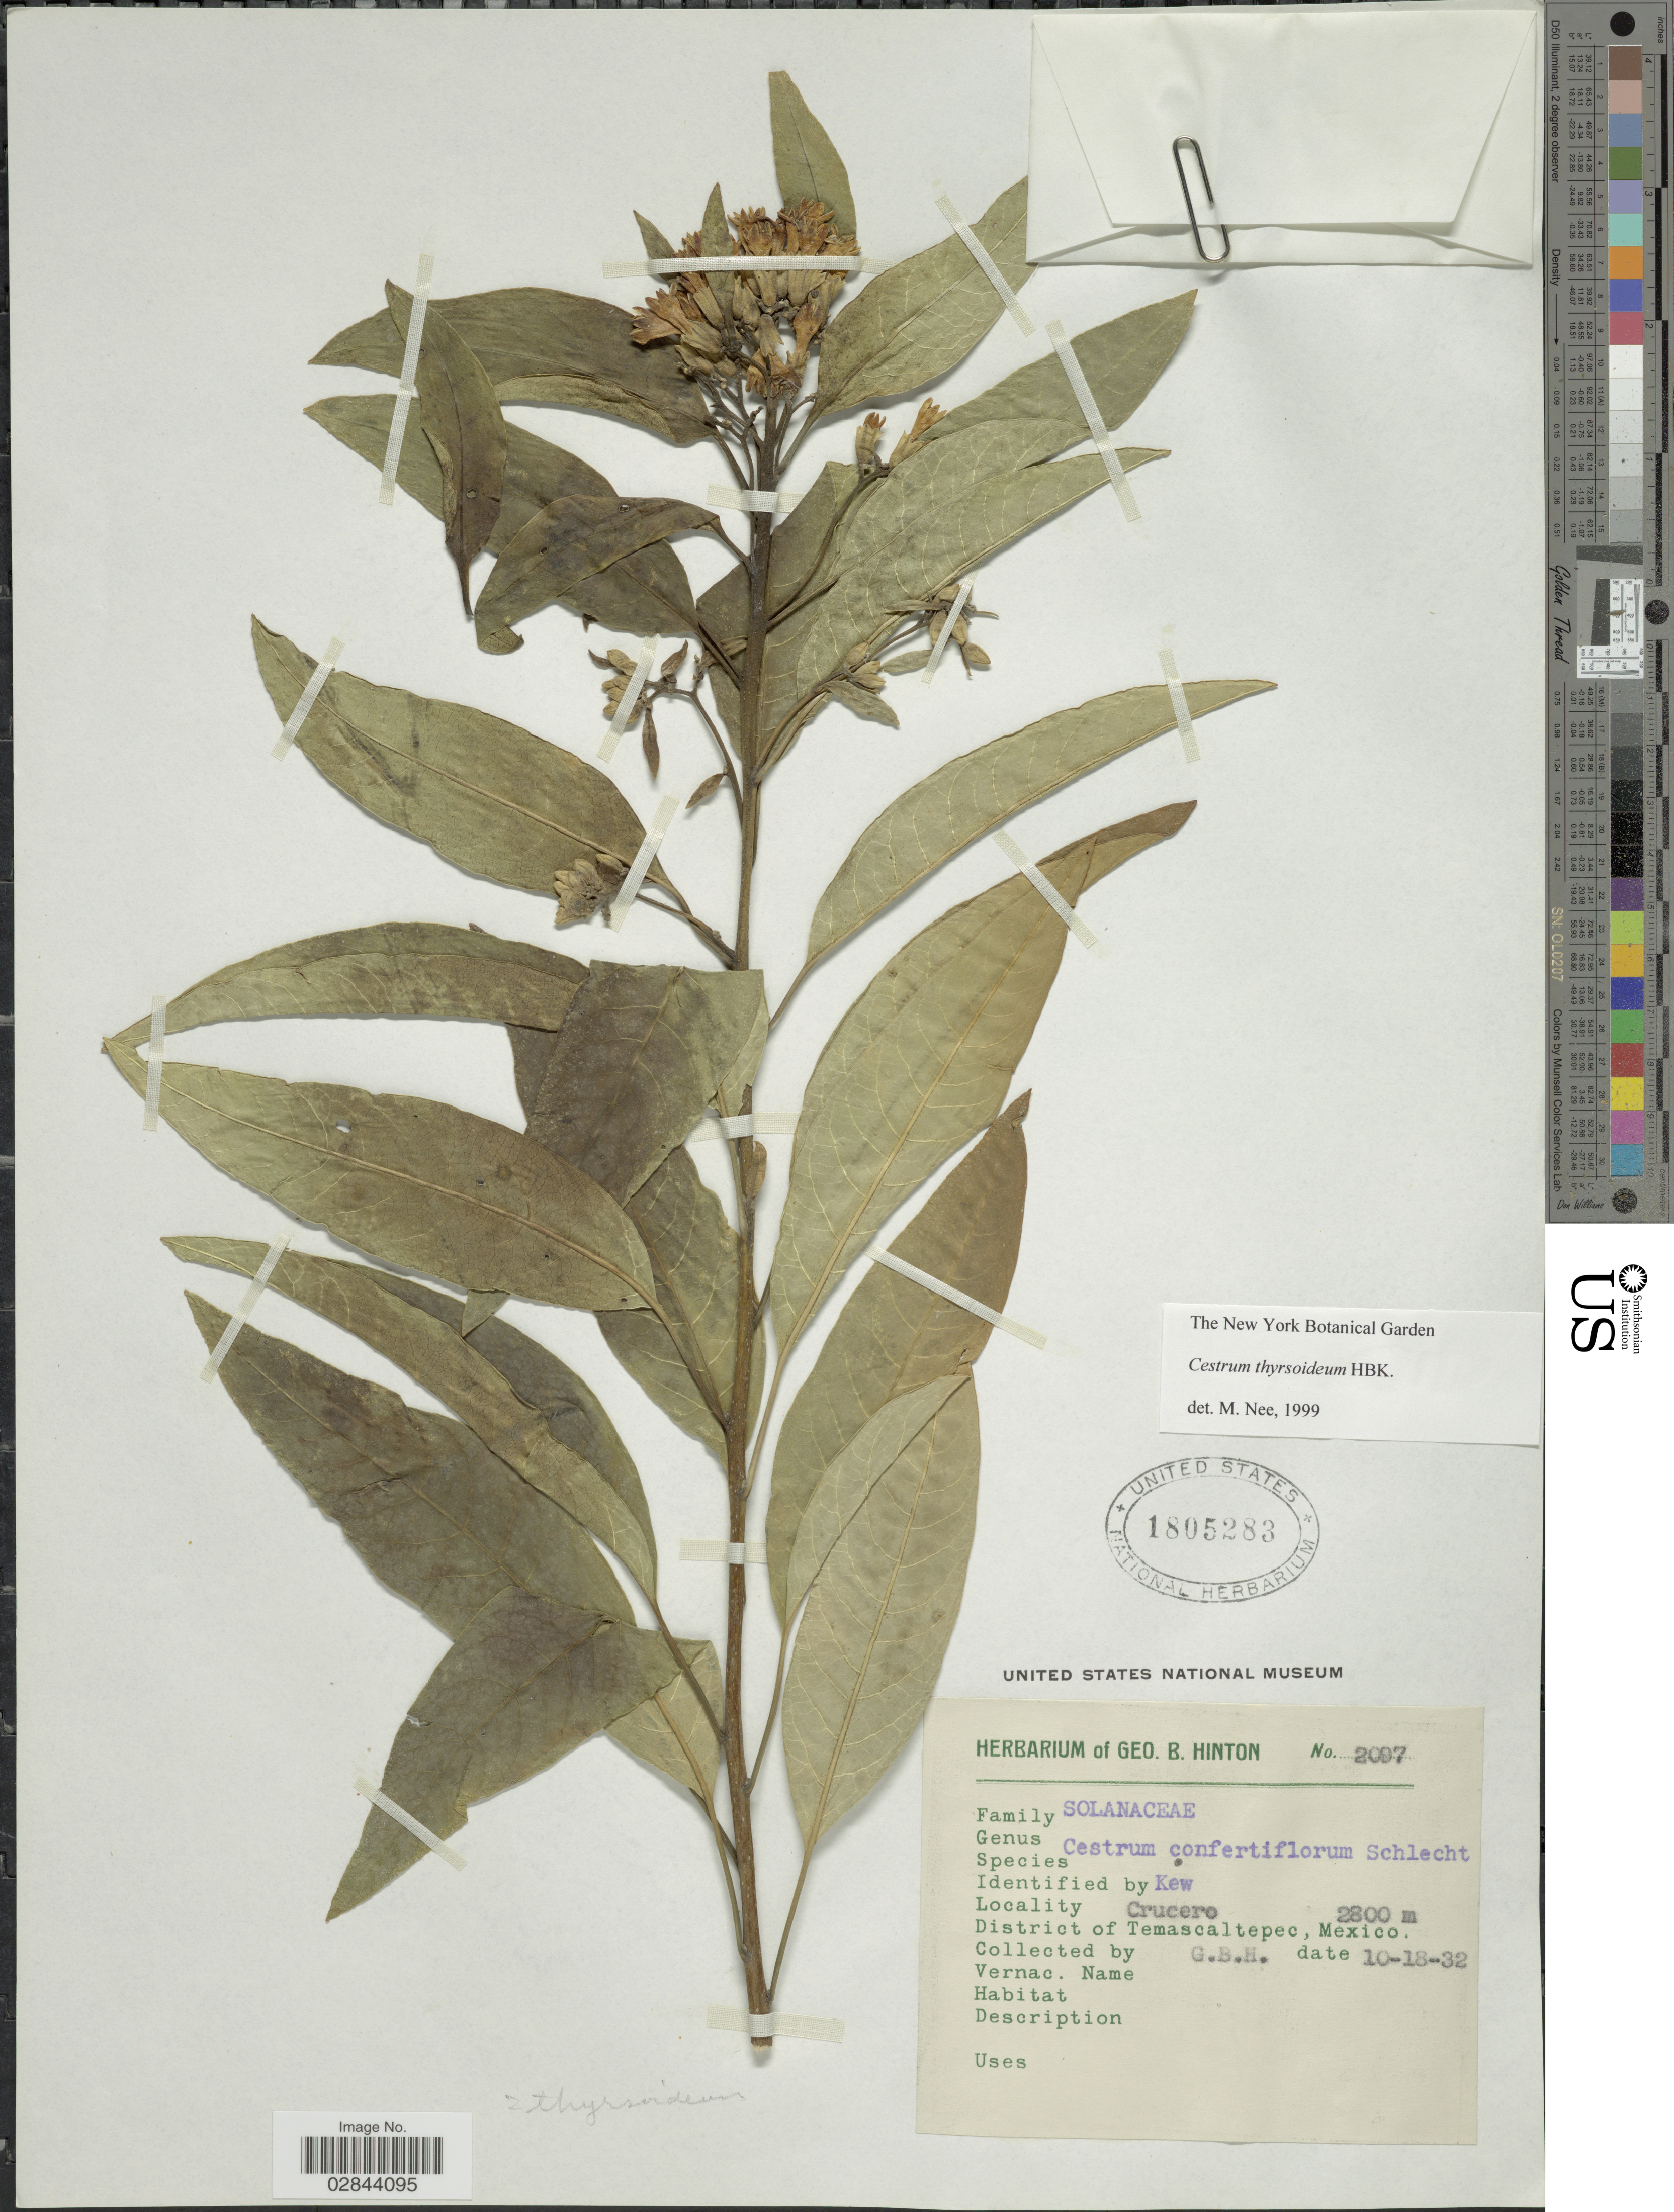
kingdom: Plantae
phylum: Tracheophyta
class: Magnoliopsida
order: Solanales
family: Solanaceae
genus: Cestrum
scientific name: Cestrum thyrsoideum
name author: Kunth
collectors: G. B. Hinton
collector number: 2097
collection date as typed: Transcribed d/m/y: 18/10/32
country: Mexico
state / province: México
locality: Crucero, District of Temascaltepec, Mexico.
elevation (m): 2800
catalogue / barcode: US 1805283